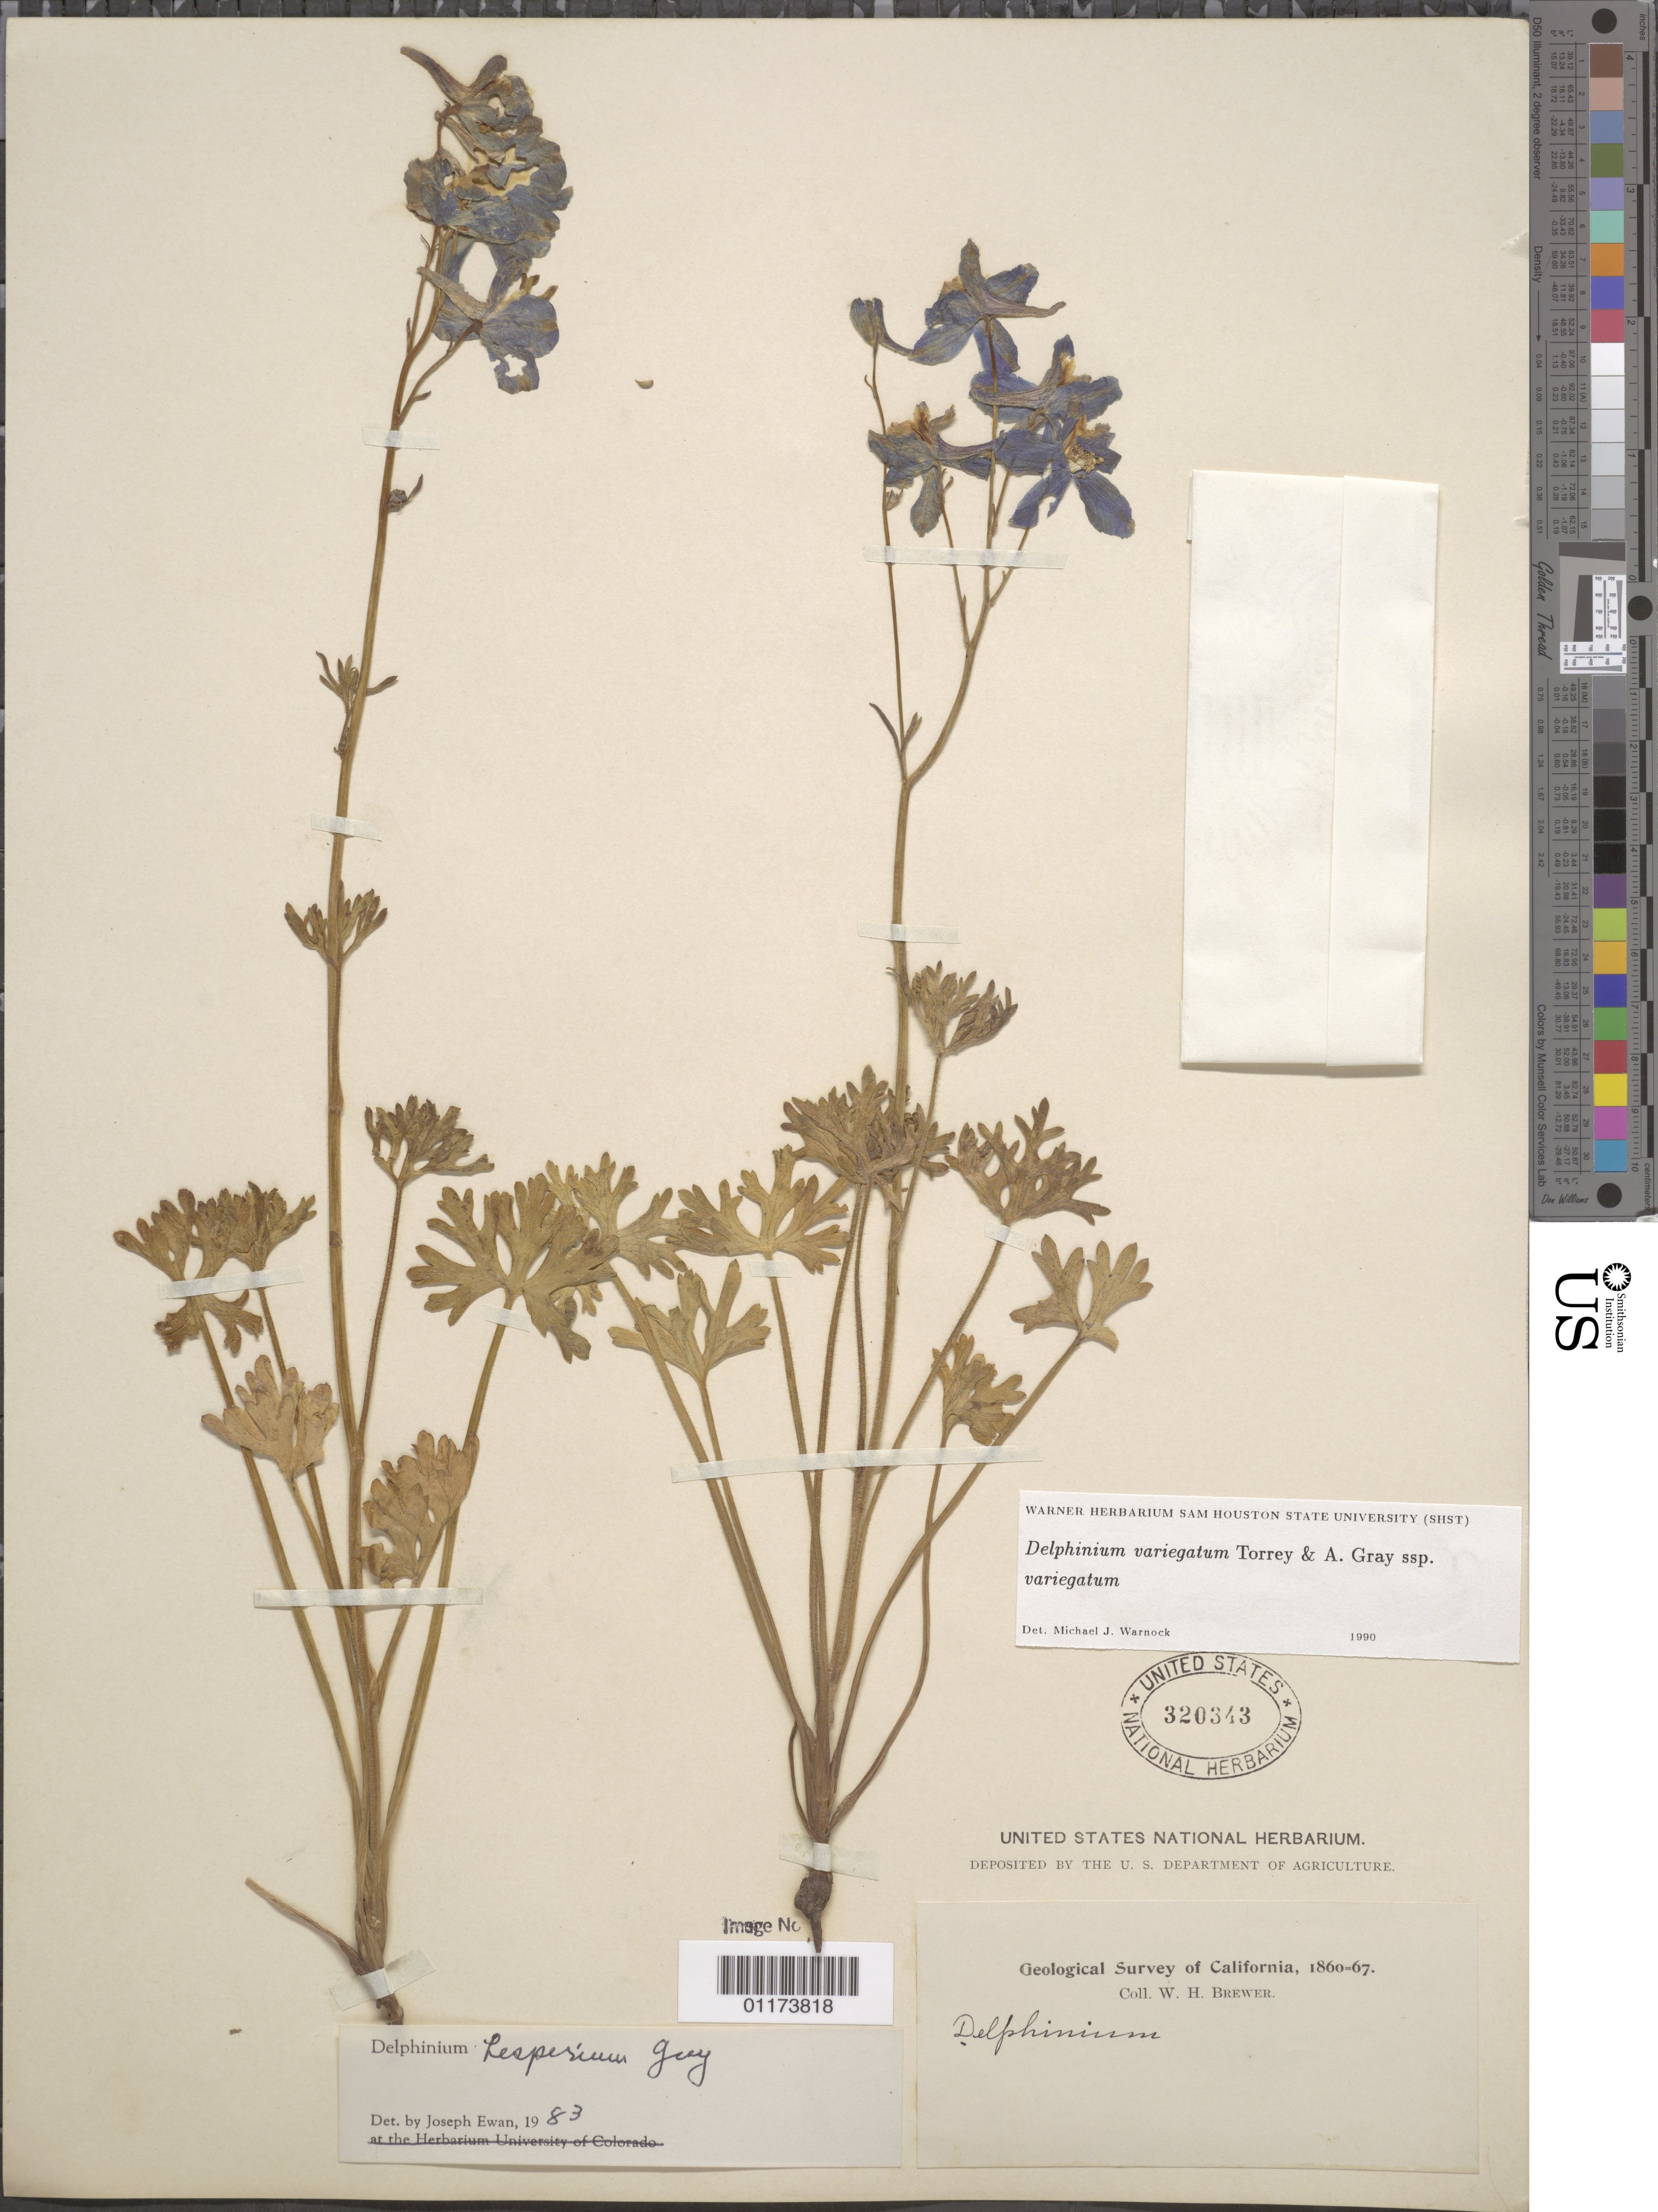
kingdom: Plantae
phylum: Tracheophyta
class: Magnoliopsida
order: Ranunculales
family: Ranunculaceae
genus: Delphinium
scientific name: Delphinium variegatum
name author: Torr. & A. Gray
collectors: W. H. Brewer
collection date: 1860/1867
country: United States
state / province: California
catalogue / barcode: US 320343